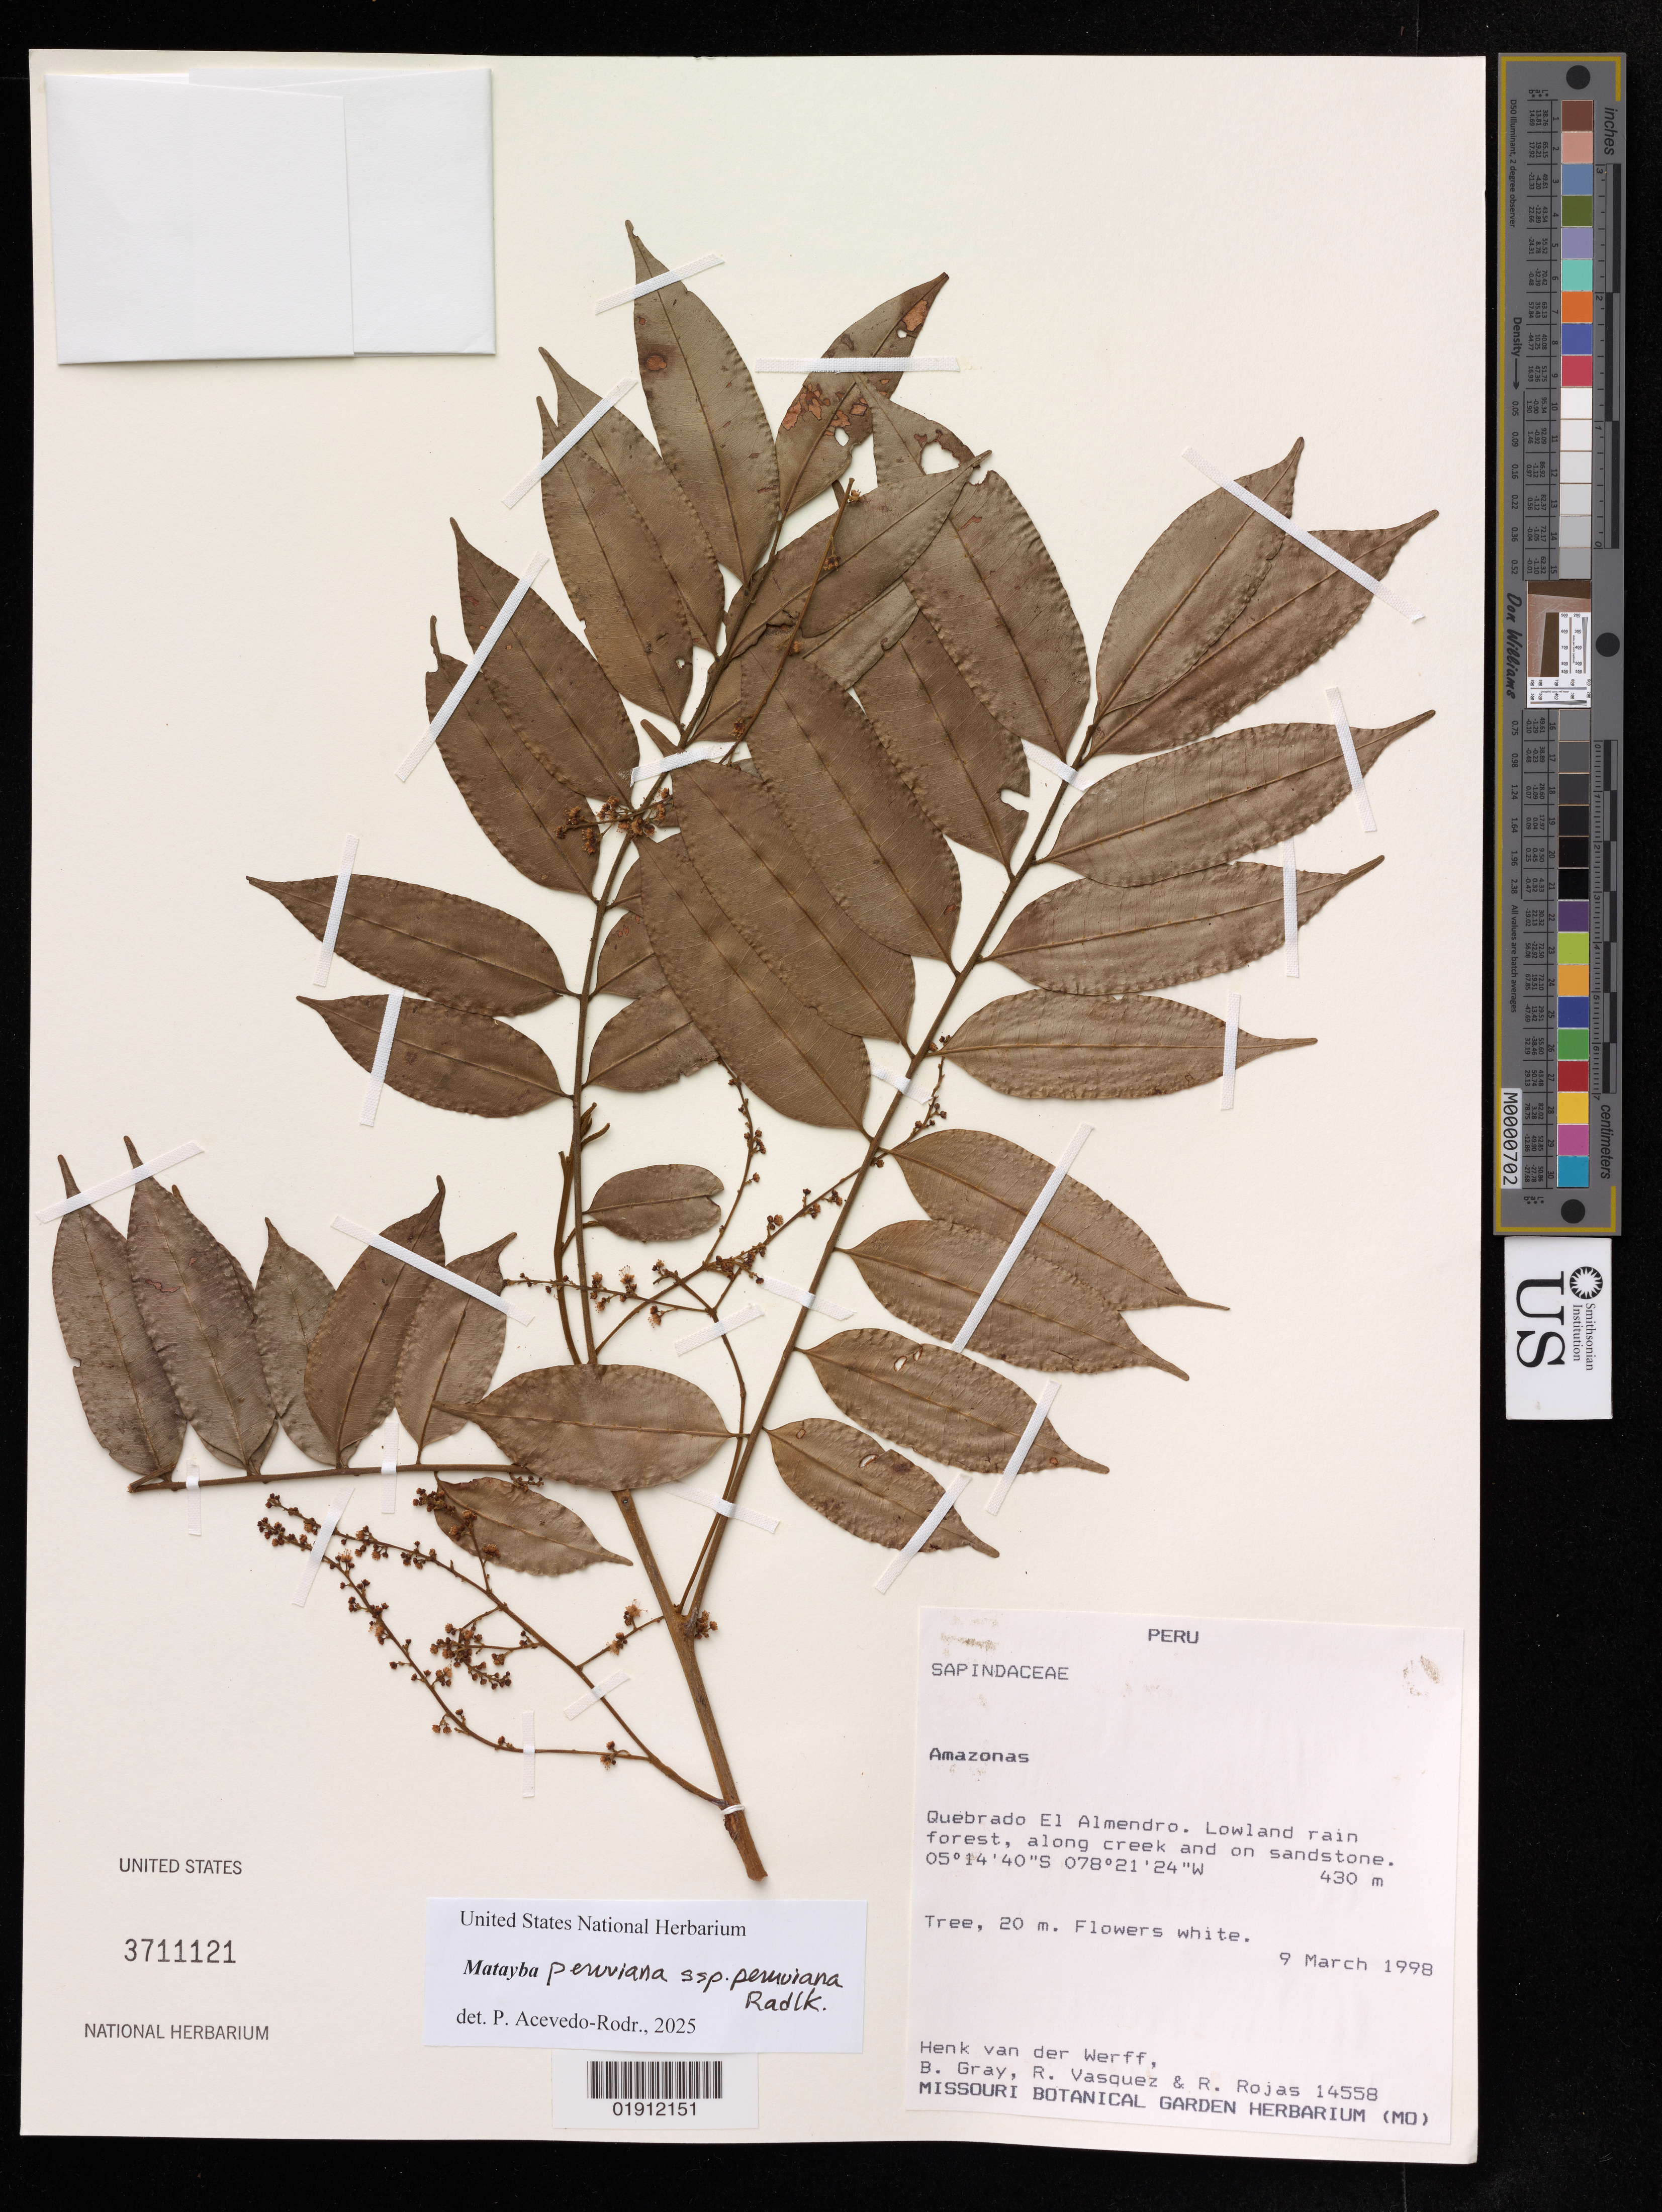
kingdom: Plantae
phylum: Tracheophyta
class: Magnoliopsida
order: Sapindales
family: Sapindaceae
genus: Matayba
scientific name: Matayba peruviana subsp. peruviana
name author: Radlk.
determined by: Acevedo-Rodriguez, P., (US), Smithsonian Institution - National Museum of Natural History (UNITED STATES)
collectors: H. van der Werff, B. Gray, R. Vásquez M. & R. Rojas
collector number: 14558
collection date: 1998-03-09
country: Peru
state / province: Amazonas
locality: Quebrado El Almendro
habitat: Lowland rain forest, along creek and on sandstone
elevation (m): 430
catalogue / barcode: US 3711121